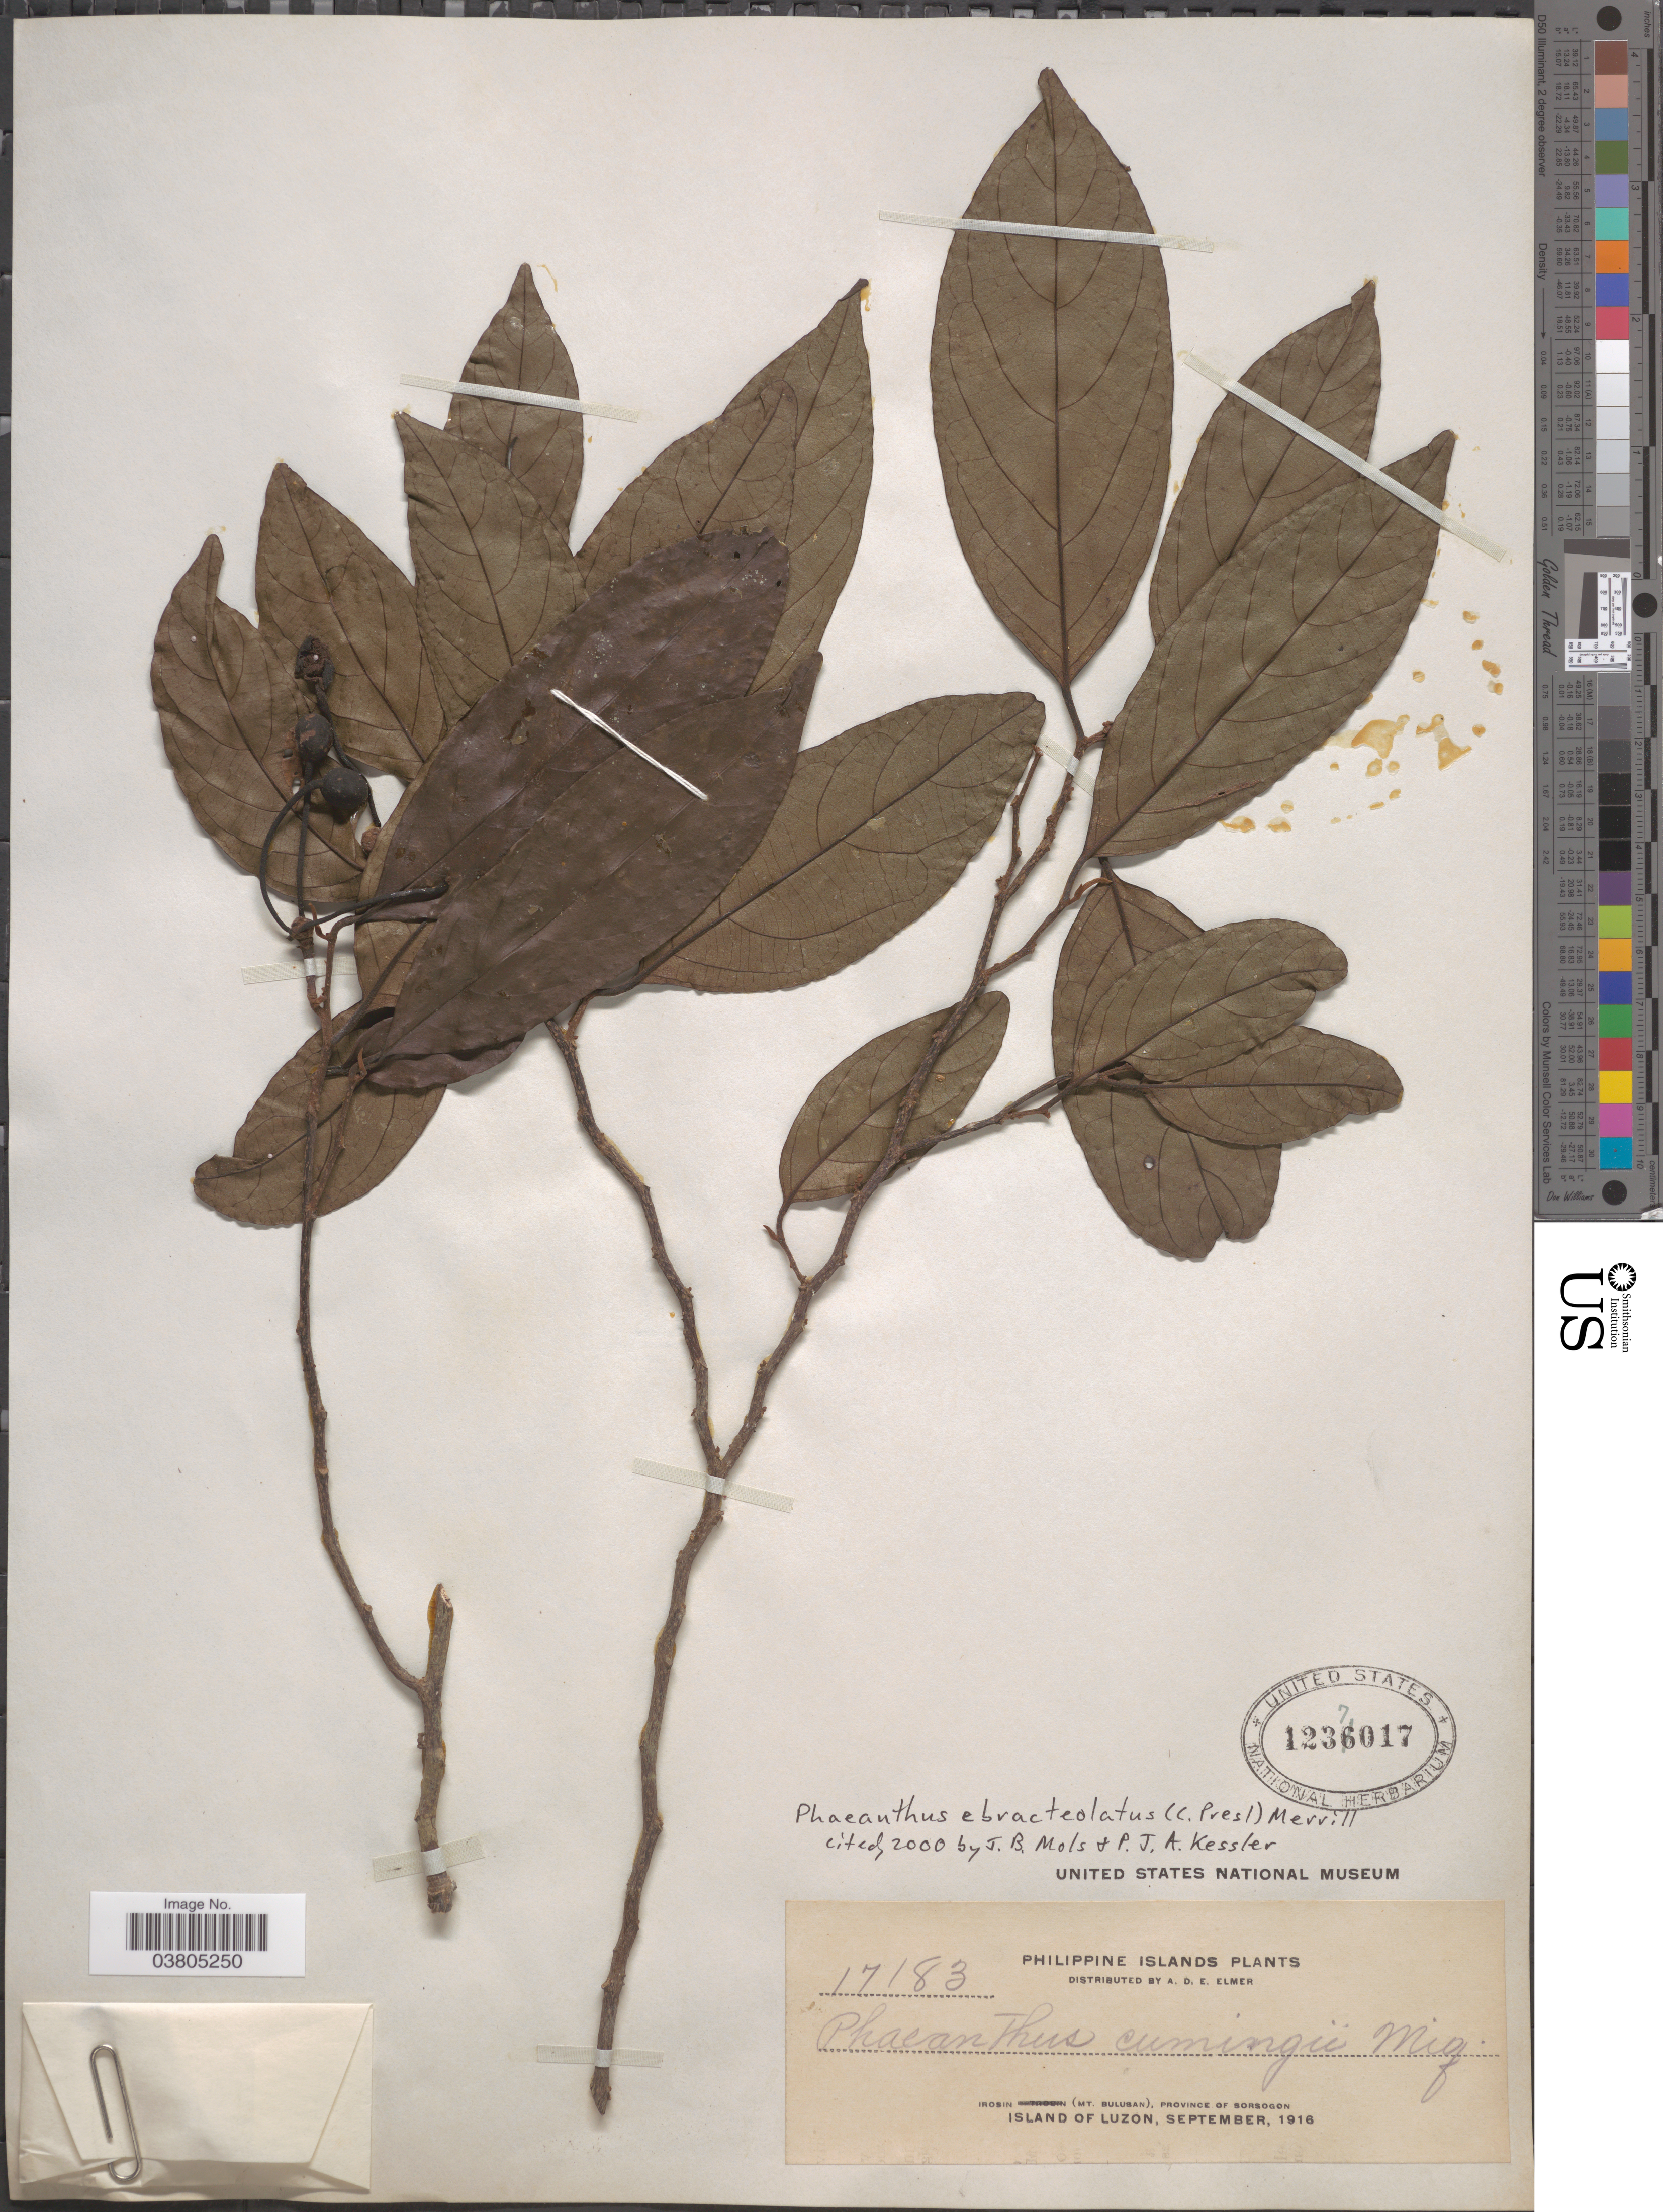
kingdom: Plantae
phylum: Tracheophyta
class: Magnoliopsida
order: Magnoliales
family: Annonaceae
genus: Phaeanthus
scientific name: Phaeanthus ebracteolatus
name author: (C. Presl) Merr.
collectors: A. D. E. Elmer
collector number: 17183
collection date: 1916-09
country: Philippines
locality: Irosin (Mt. Bulusan), Province of Sorsogon. Island of Luzon.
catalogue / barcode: US 1237017